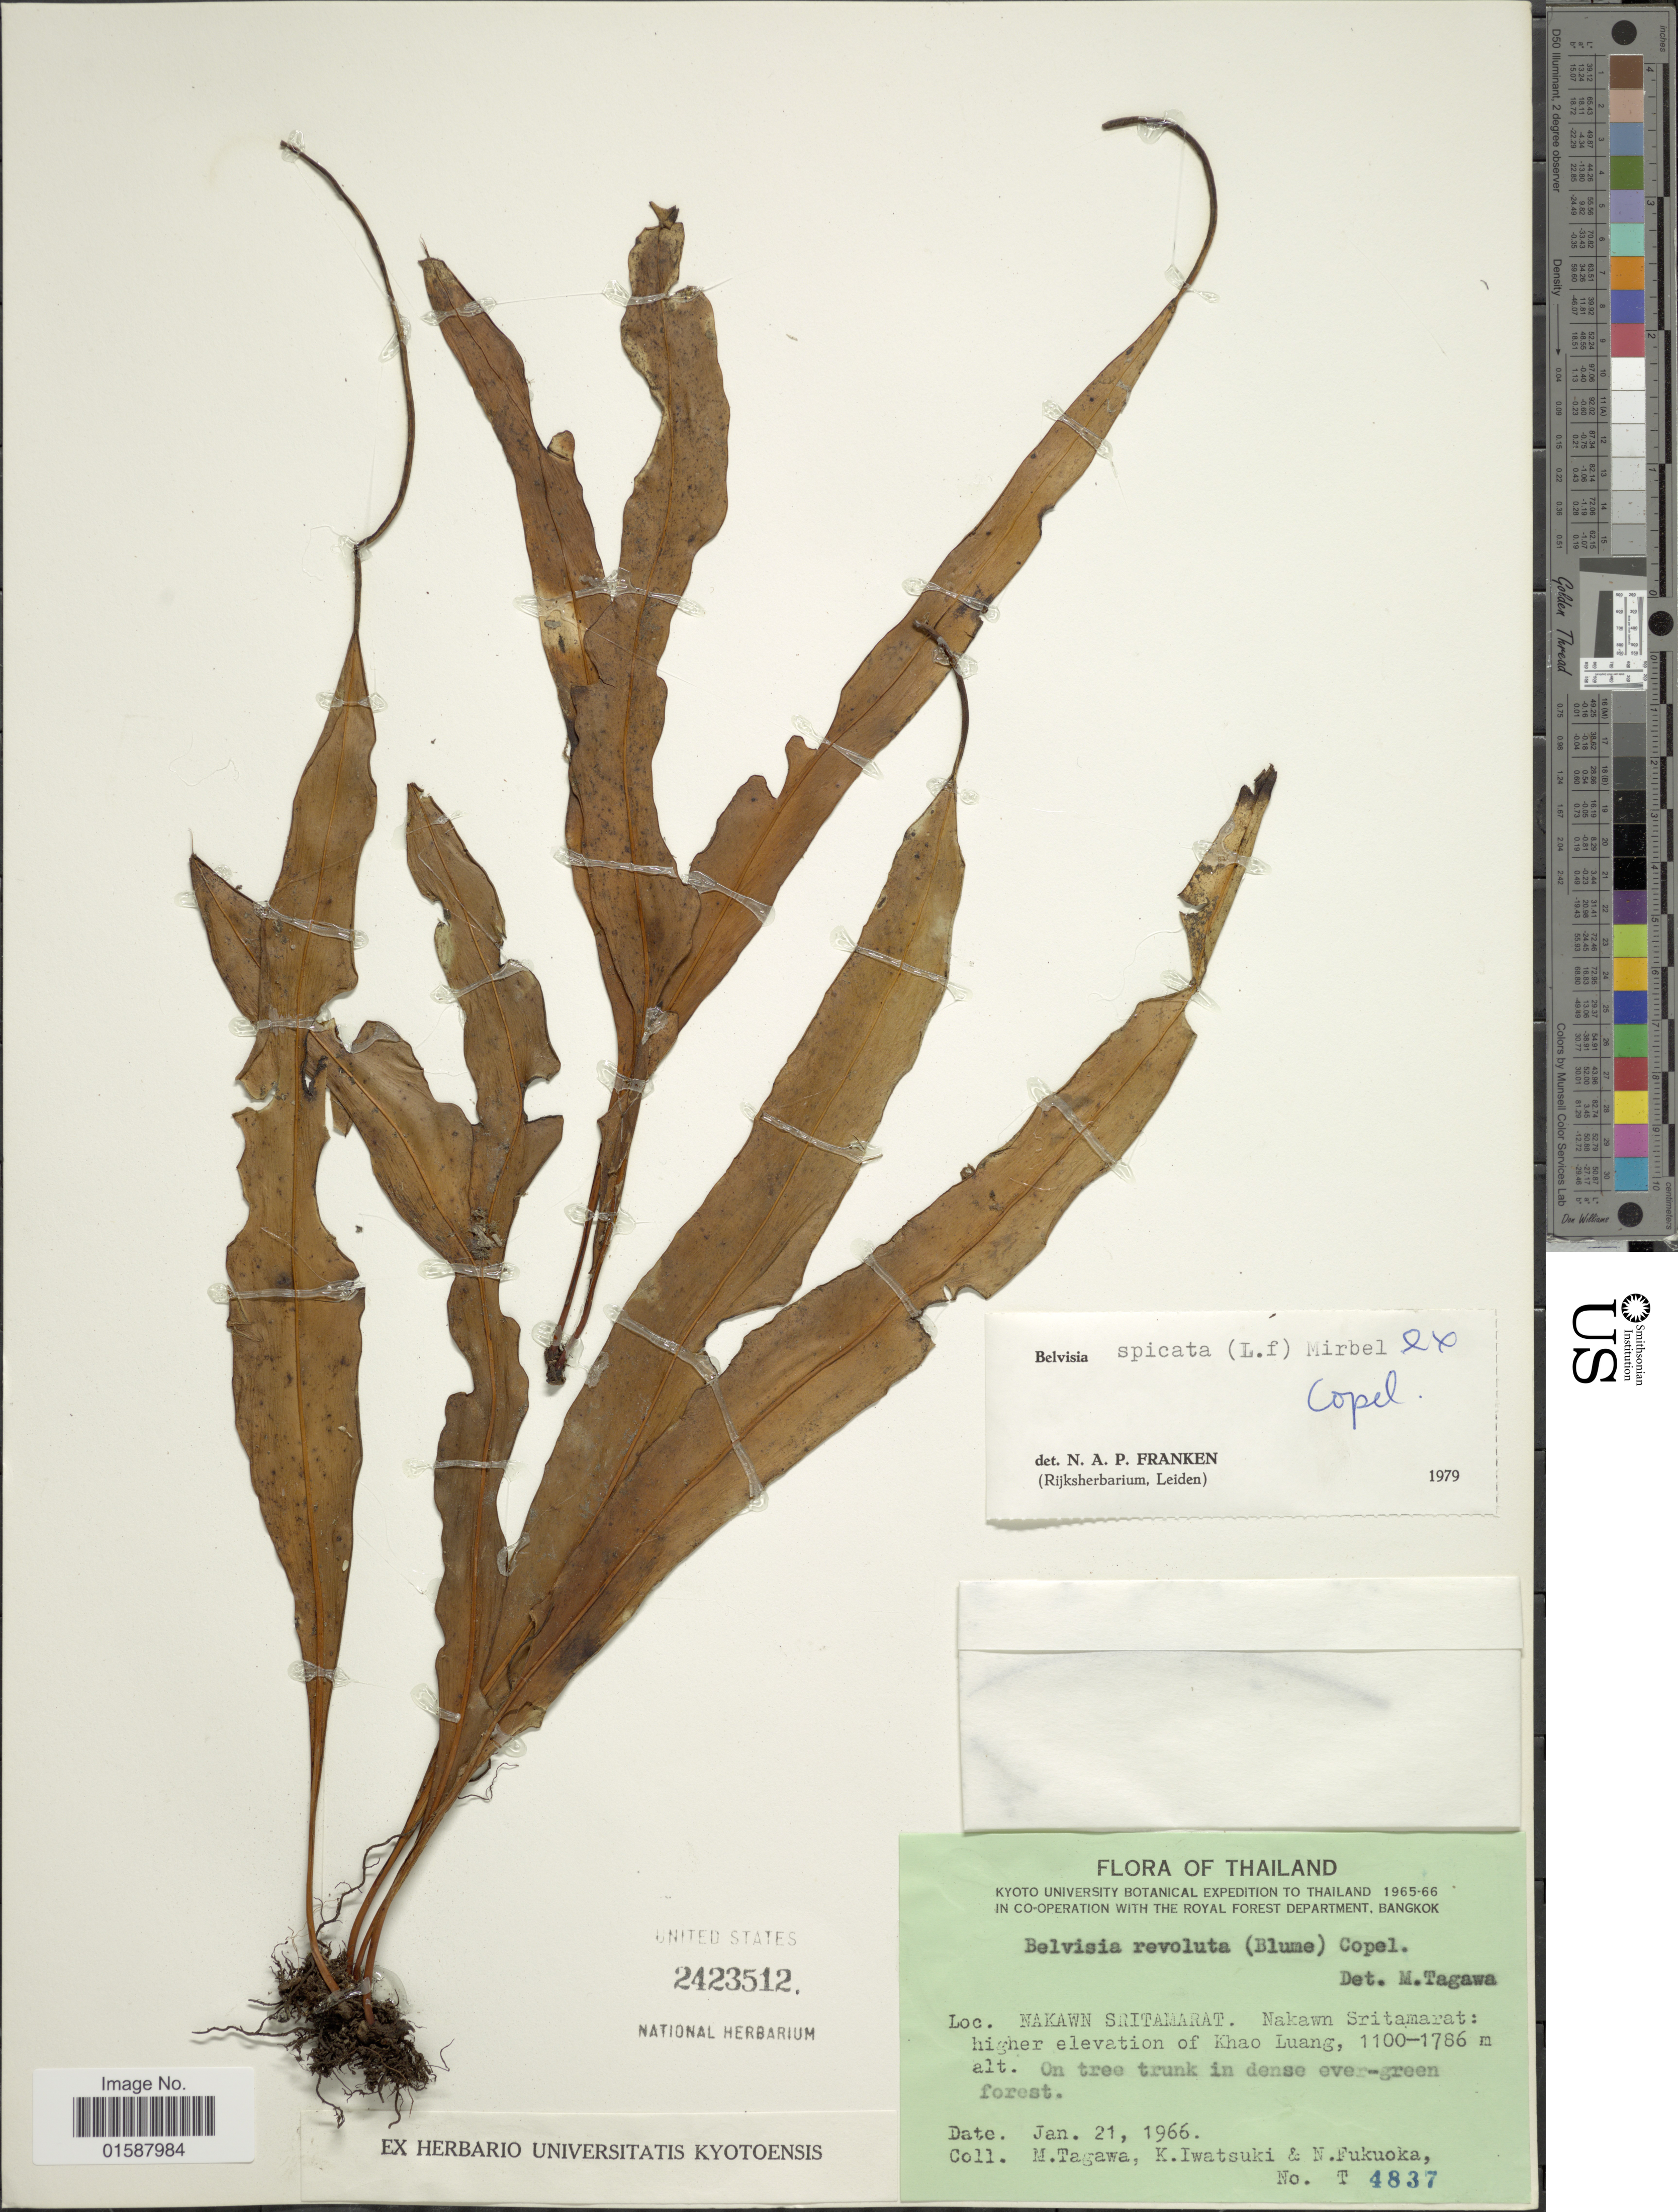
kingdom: Plantae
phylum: Tracheophyta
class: Polypodiopsida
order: Polypodiales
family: Polypodiaceae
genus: Lepisorus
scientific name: Lepisorus spicatus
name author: (L. f.) Li S. Wang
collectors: M. Tagawa, K. Iwatsuki & N. Fukuoka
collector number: T4837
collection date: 1966-01-21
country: Thailand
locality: Nakawn Sritamarat. Nakawn Sritamarat: higher elevation of Khao Luang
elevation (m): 1100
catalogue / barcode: US 2423512